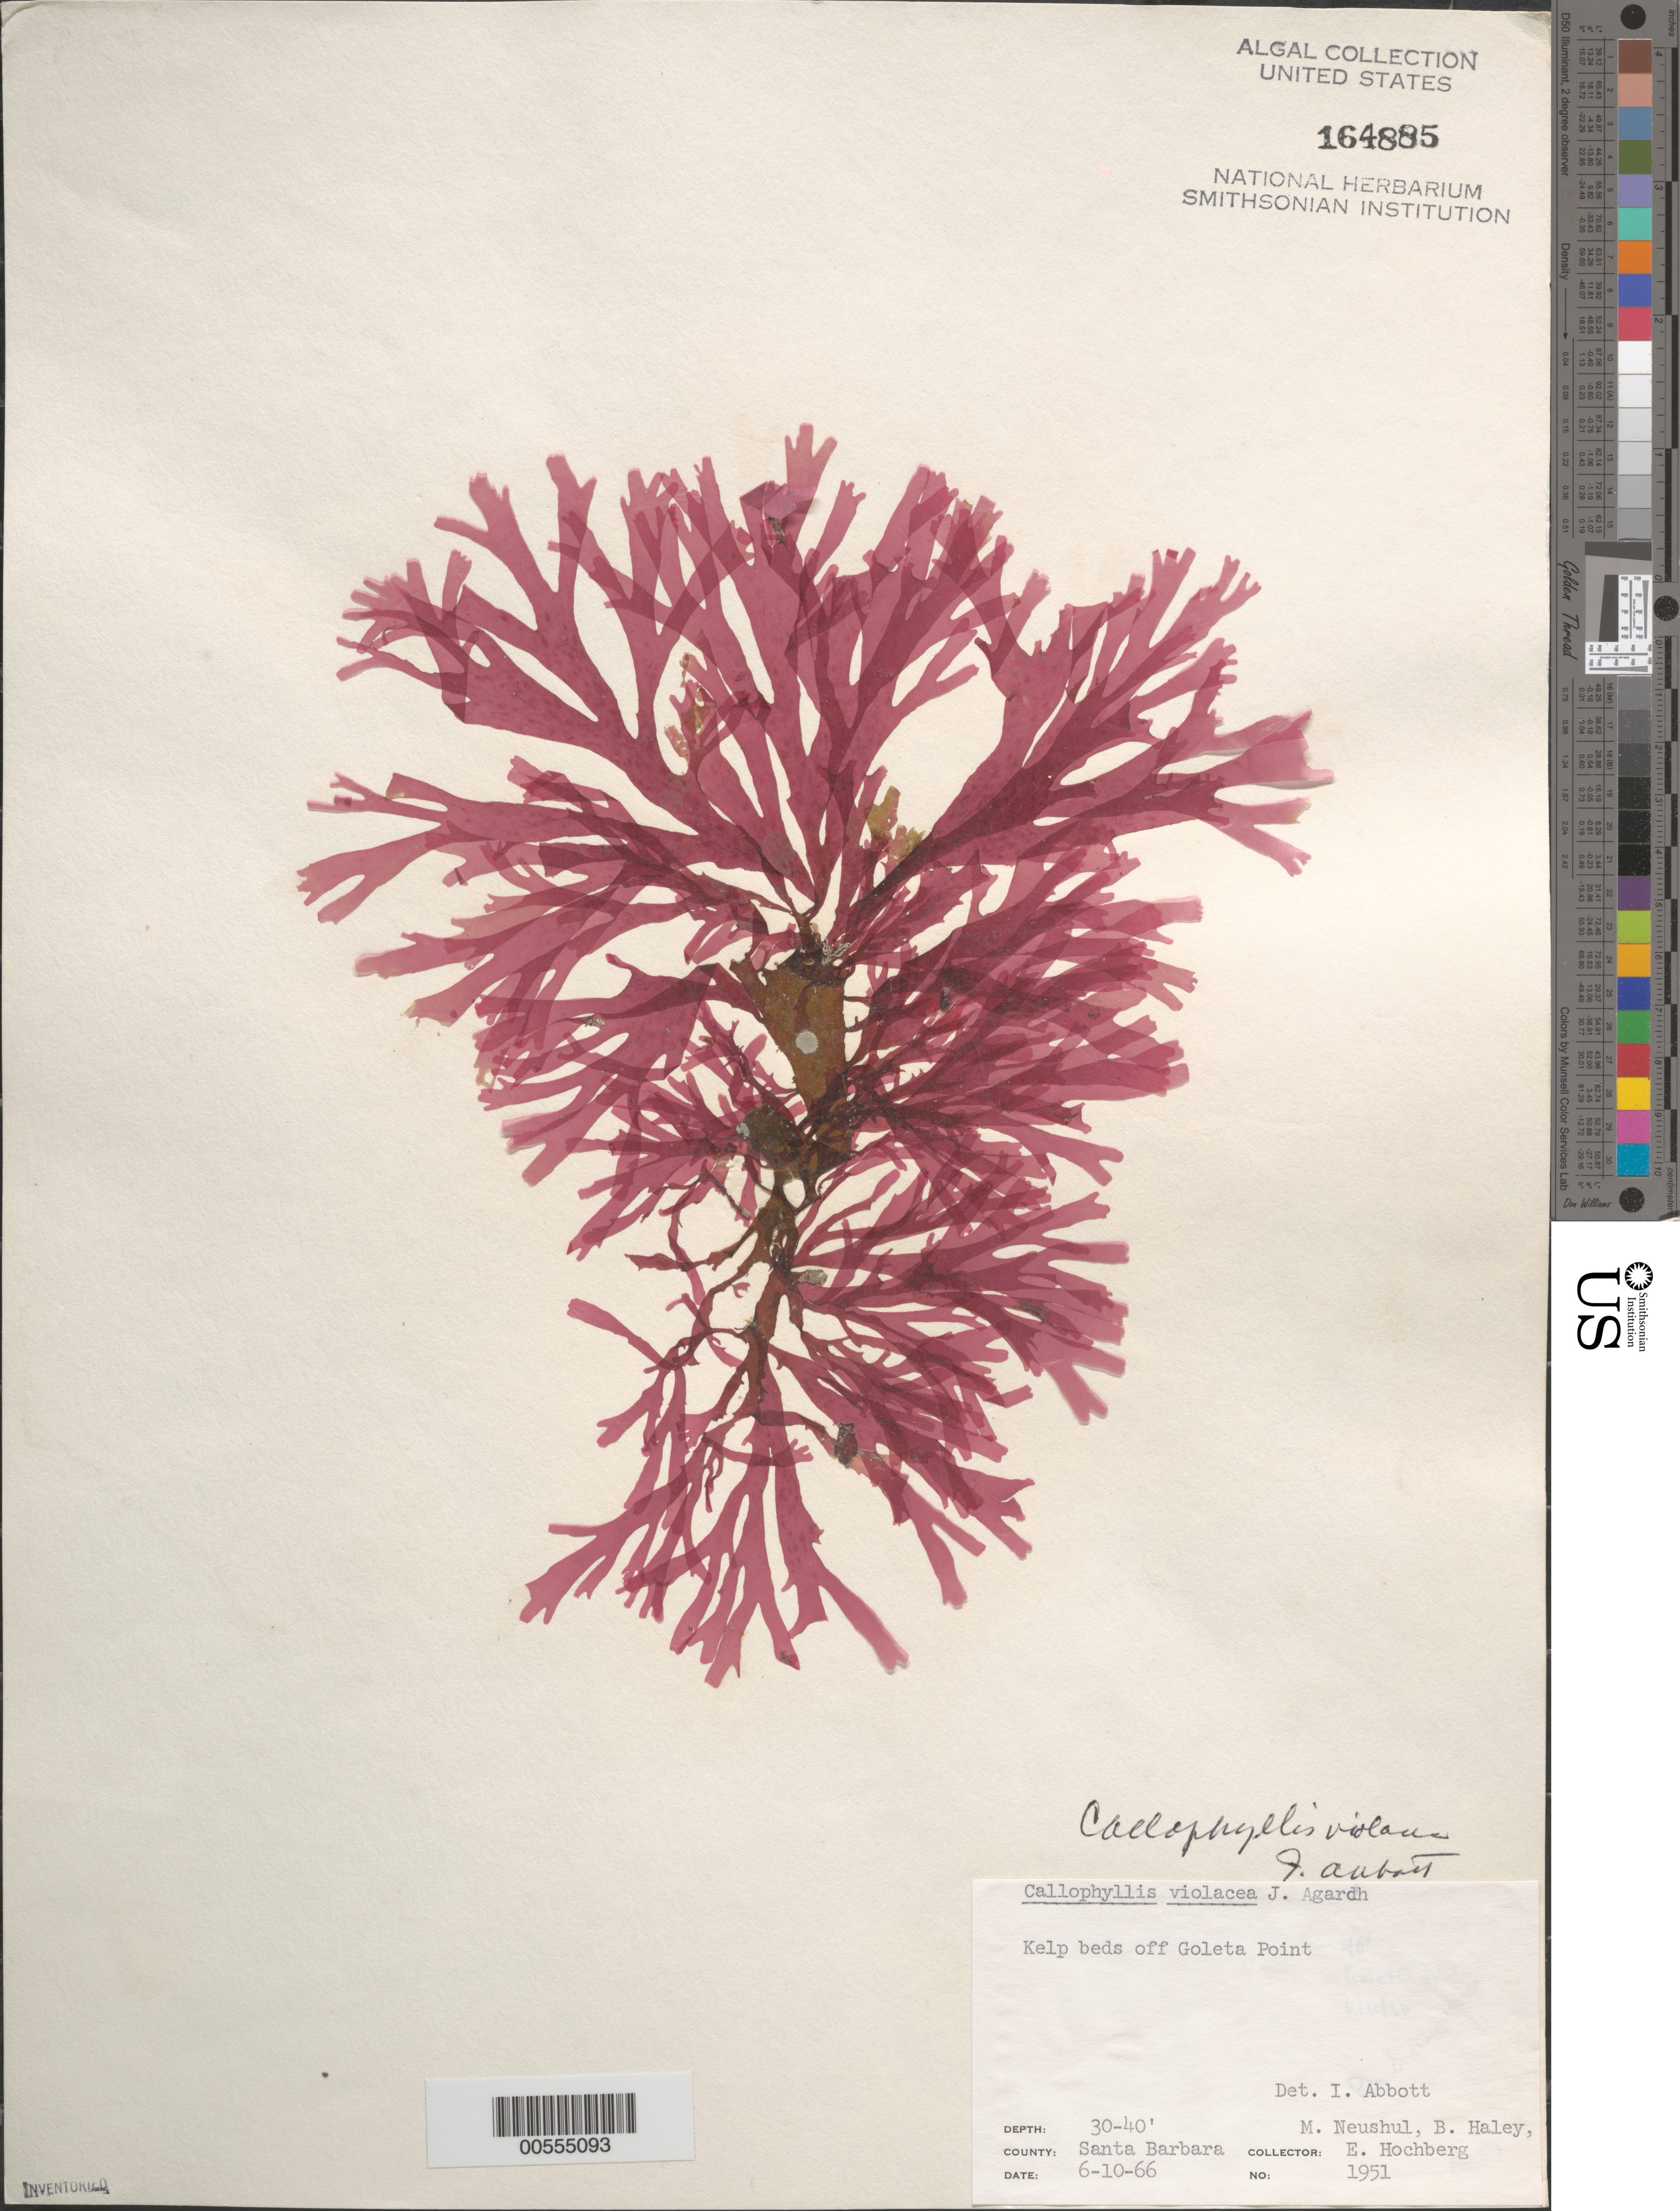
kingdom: Plantae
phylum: Rhodophyta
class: Florideophyceae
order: Gigartinales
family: Kallymeniaceae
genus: Callophyllis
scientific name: Callophyllis violacea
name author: J. Agardh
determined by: Abbott, Isabella A.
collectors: M. Neushul, B. Haley & E. Hochberg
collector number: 1951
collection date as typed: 10 Jun 1966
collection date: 1966-06-10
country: United States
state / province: California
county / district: Santa Barbara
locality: Off Goleta Point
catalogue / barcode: US 164885